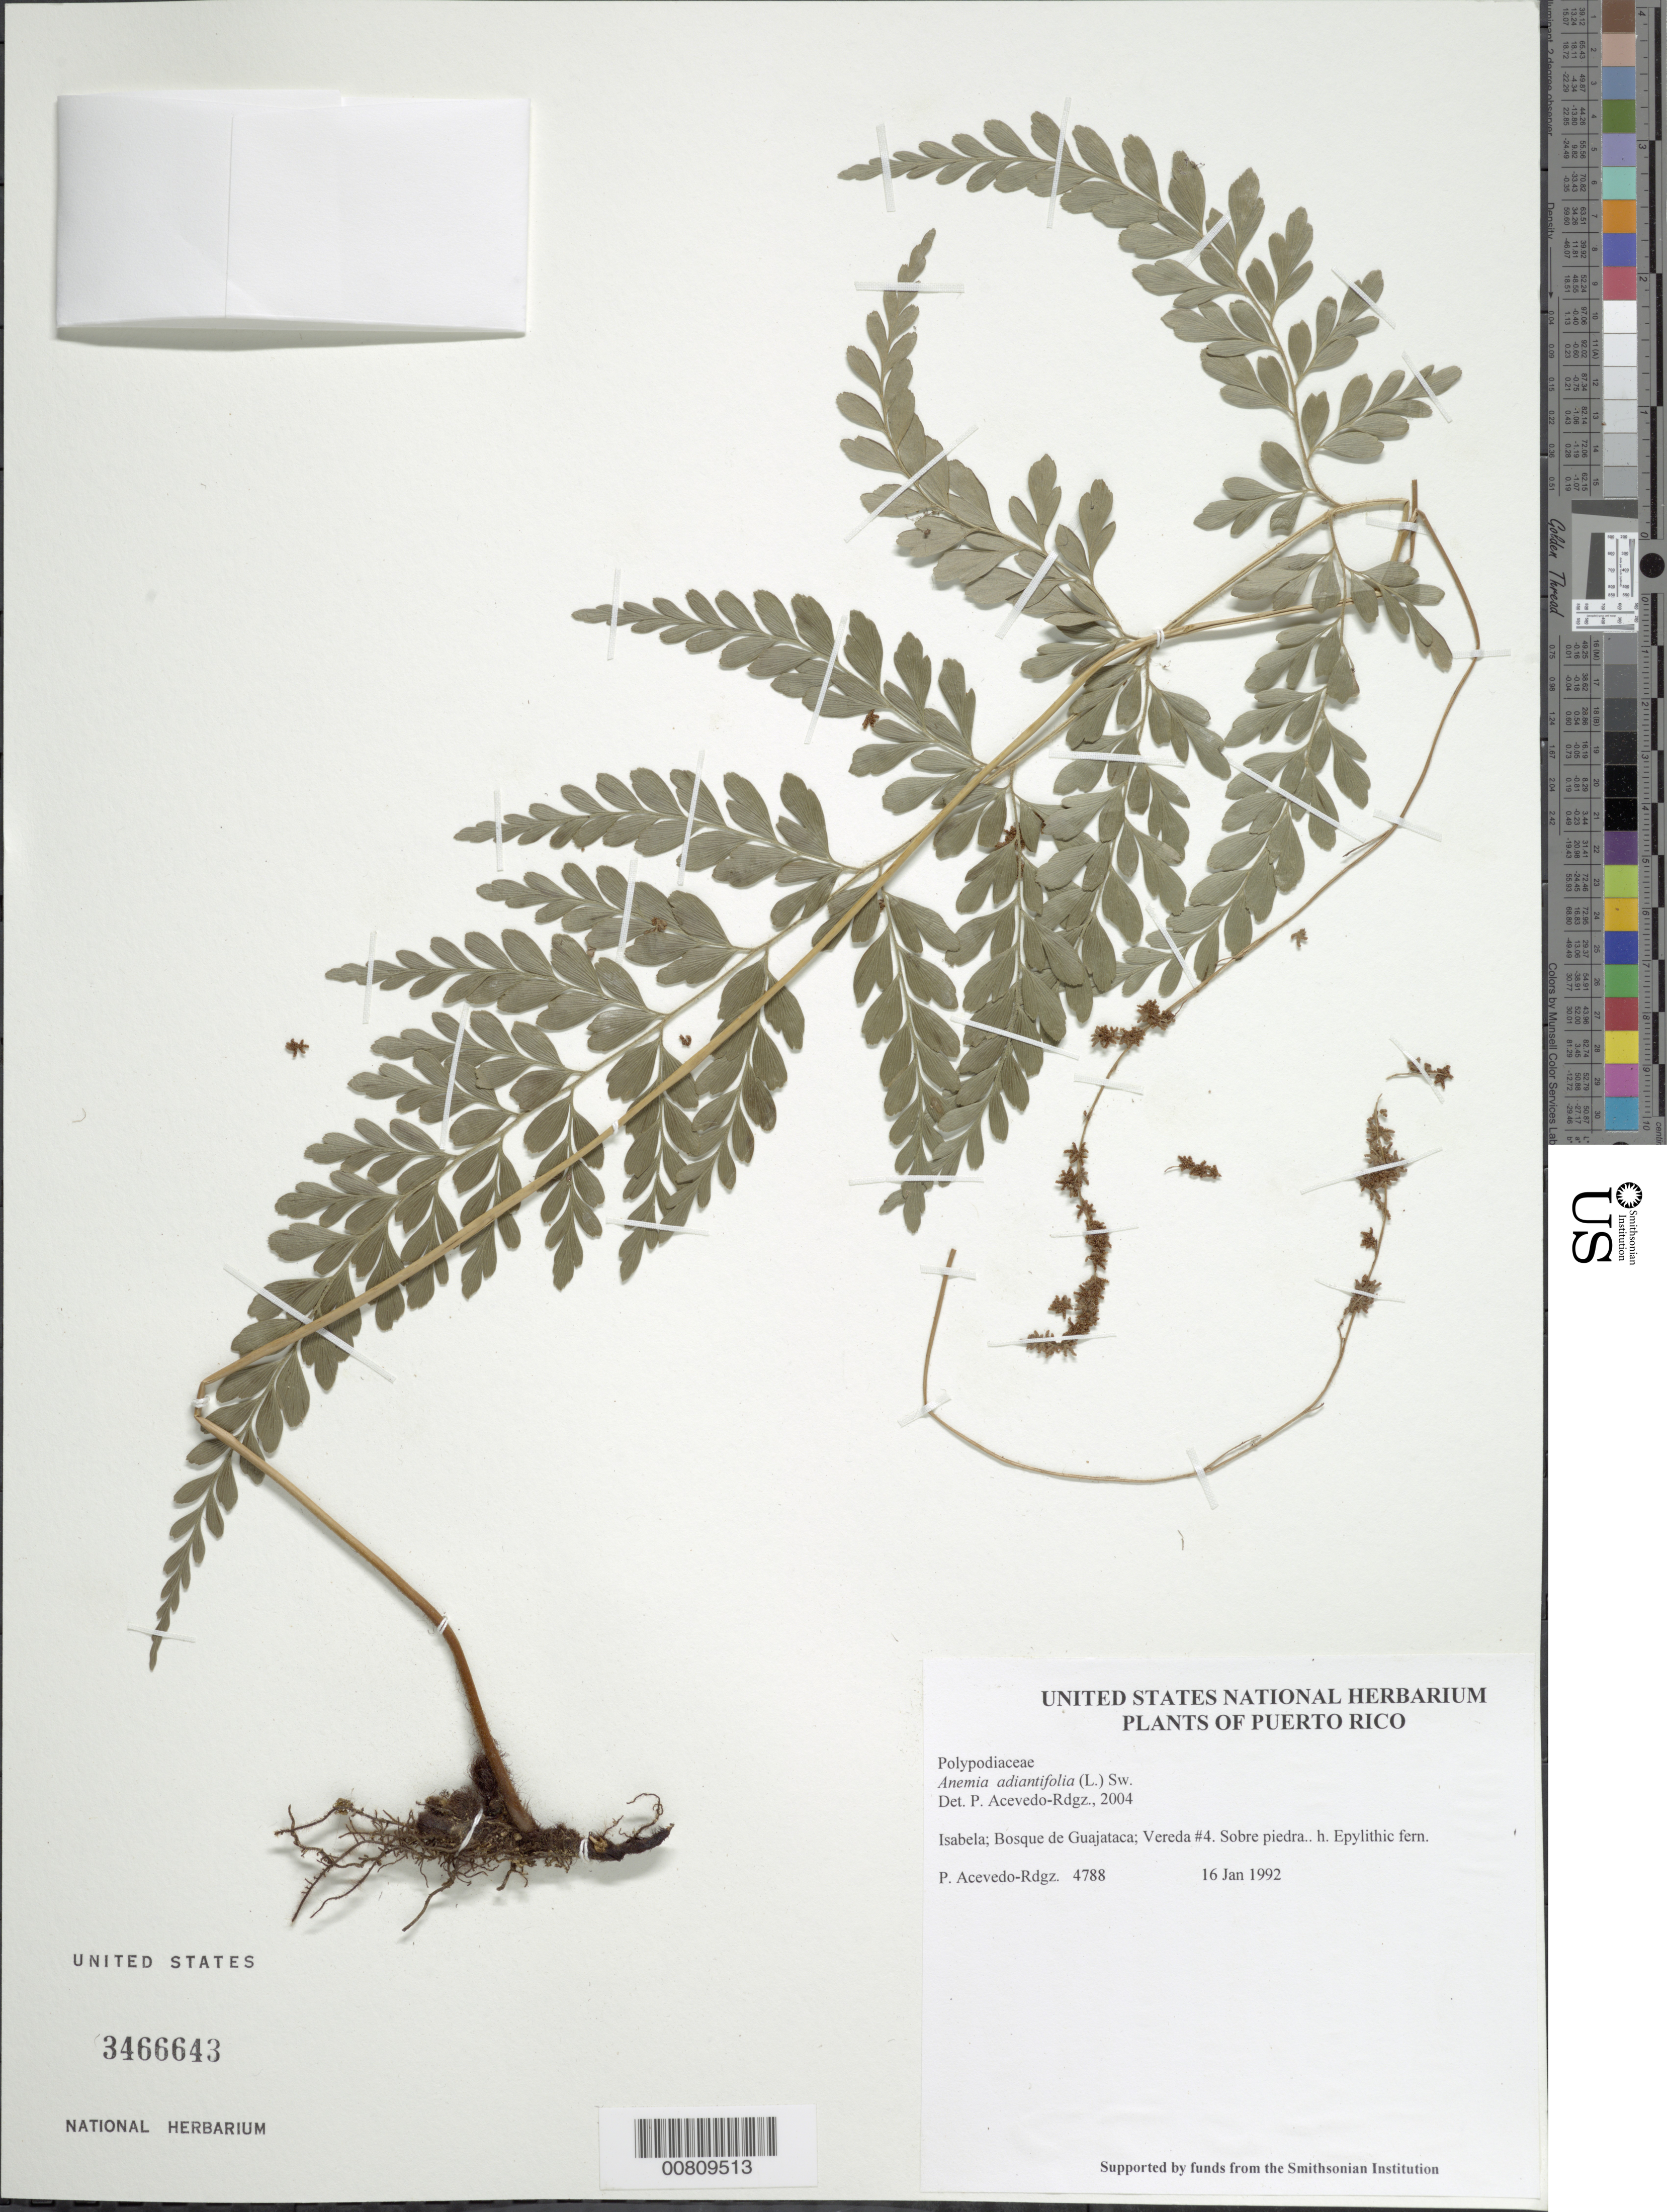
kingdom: Plantae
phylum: Tracheophyta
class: Polypodiopsida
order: Schizaeales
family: Anemiaceae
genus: Anemia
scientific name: Anemia adiantifolia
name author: (L.) Sw.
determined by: Acevedo-Rodríguez, P., (BOT), Smithsonian Institution - National Museum of Natural History (UNITED STATES)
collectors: P. Acevedo-Rodr.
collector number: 4788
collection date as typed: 16 Jan 1992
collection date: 1992-01-16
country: Puerto Rico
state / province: Isabela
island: Puerto Rico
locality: Isabela; Bosque de Guajataca; Vereda #4.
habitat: Sobre piedra.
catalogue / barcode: US 3466643